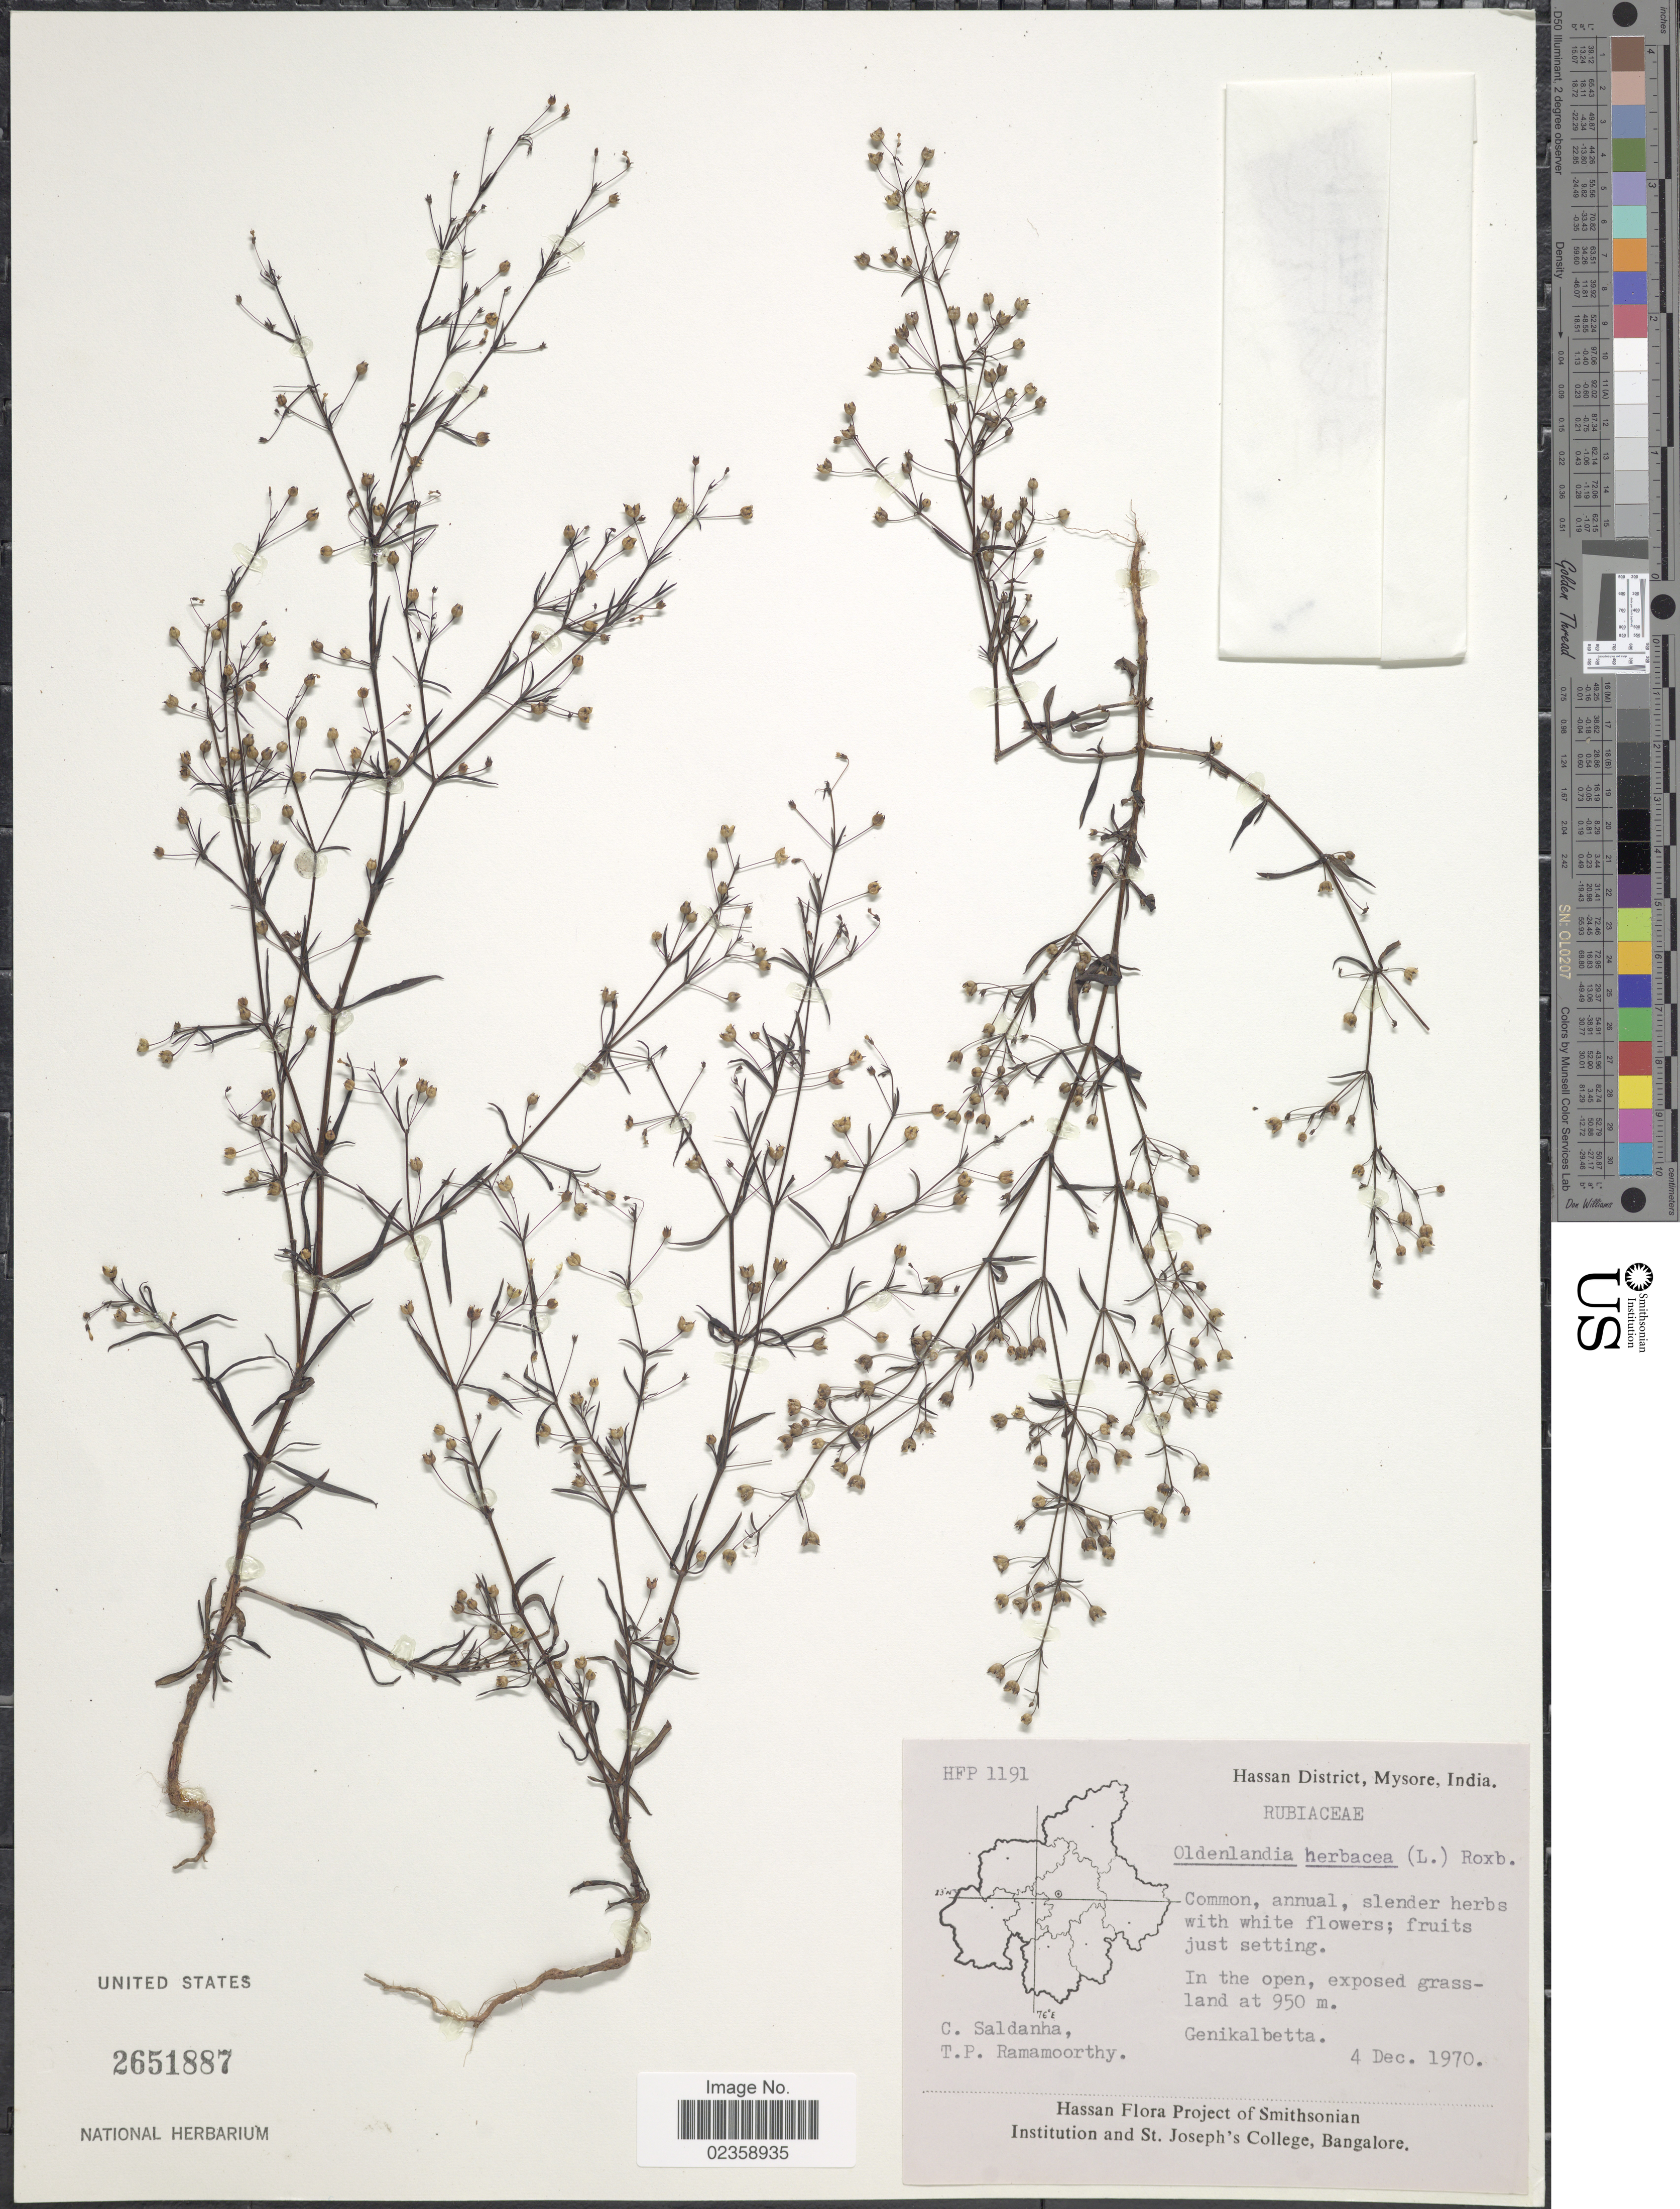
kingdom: Plantae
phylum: Tracheophyta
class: Magnoliopsida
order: Gentianales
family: Rubiaceae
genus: Oldenlandia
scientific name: Oldenlandia herbacea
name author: (L.) Roxb.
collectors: C. Saldanha & T. P. Ramamoorthy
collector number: HFP1191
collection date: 1970-12-04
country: India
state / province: Karnataka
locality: Genikalbetta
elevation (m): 950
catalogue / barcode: US 2651887